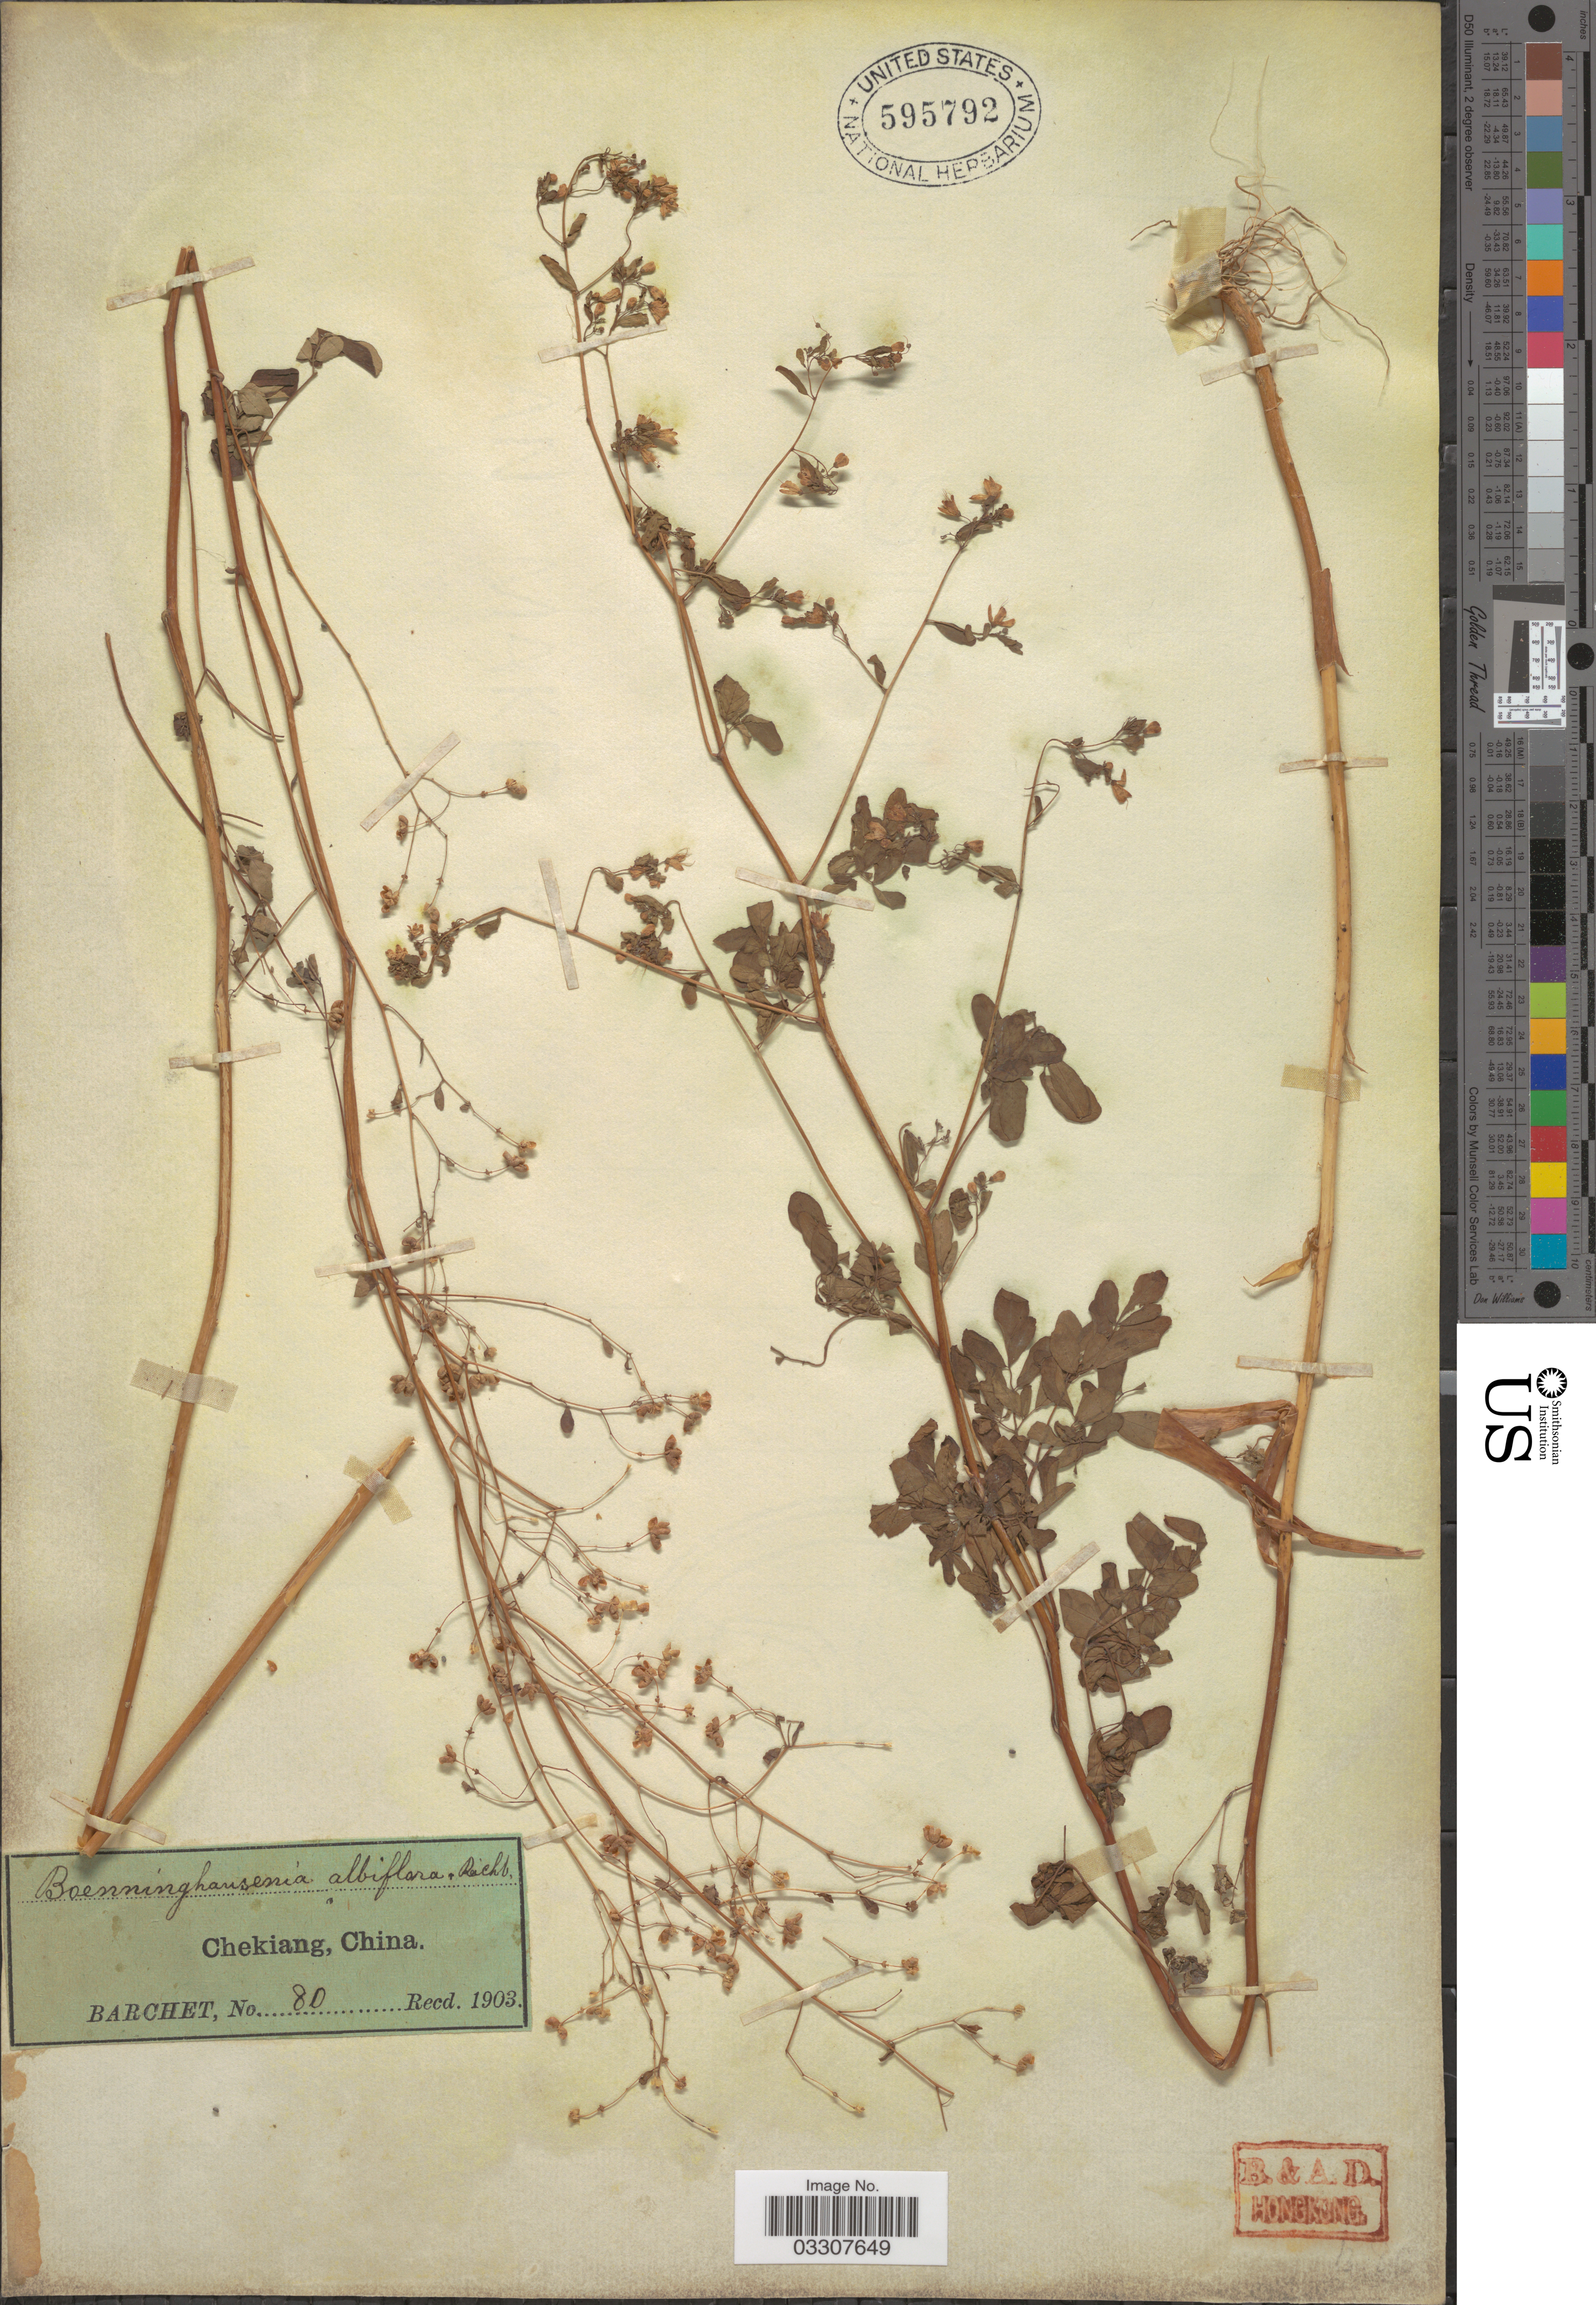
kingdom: Plantae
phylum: Tracheophyta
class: Magnoliopsida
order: Sapindales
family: Rutaceae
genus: Boenninghausenia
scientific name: Boenninghausenia albiflora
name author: (Hook.) Meisn.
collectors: Barchet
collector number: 80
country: China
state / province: Zhejiang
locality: Chekiang.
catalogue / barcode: US 595792